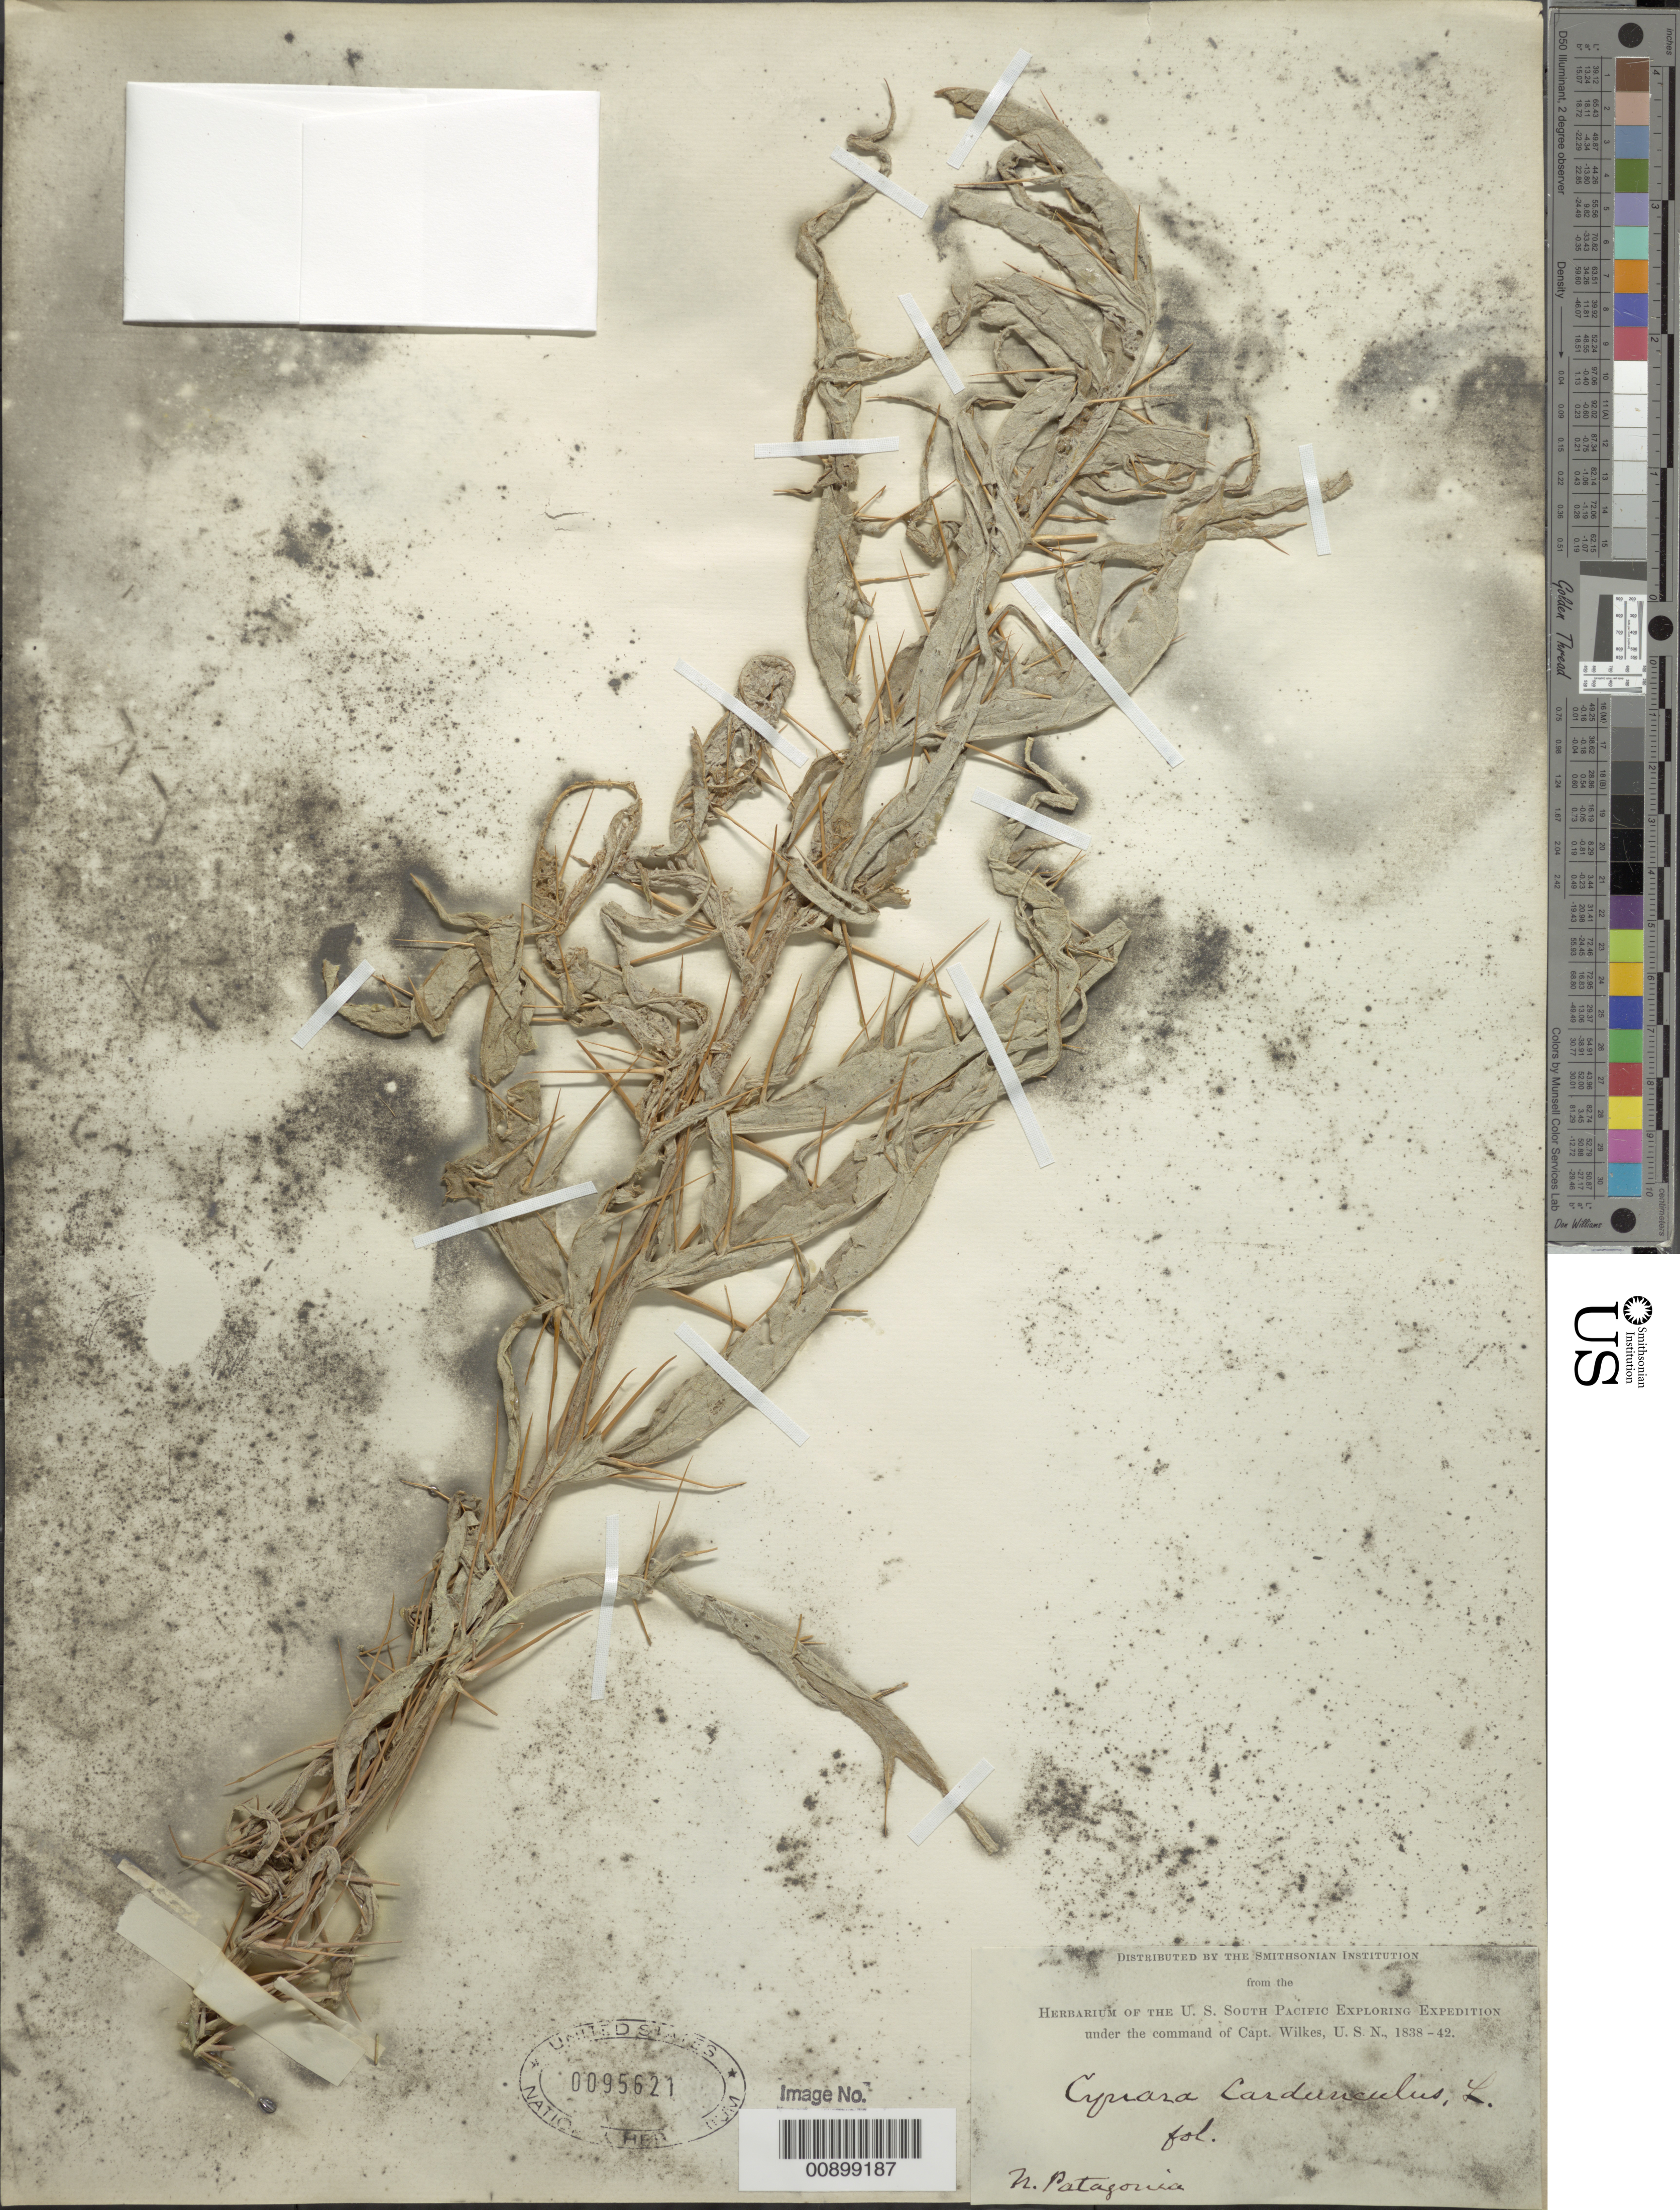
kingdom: Plantae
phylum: Tracheophyta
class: Magnoliopsida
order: Asterales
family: Asteraceae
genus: Cynara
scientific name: Cynara cardunculus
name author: L.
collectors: Wilkes Explor. Exped.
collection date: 1838/1842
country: Argentina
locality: N. Patagonia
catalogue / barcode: US 95621